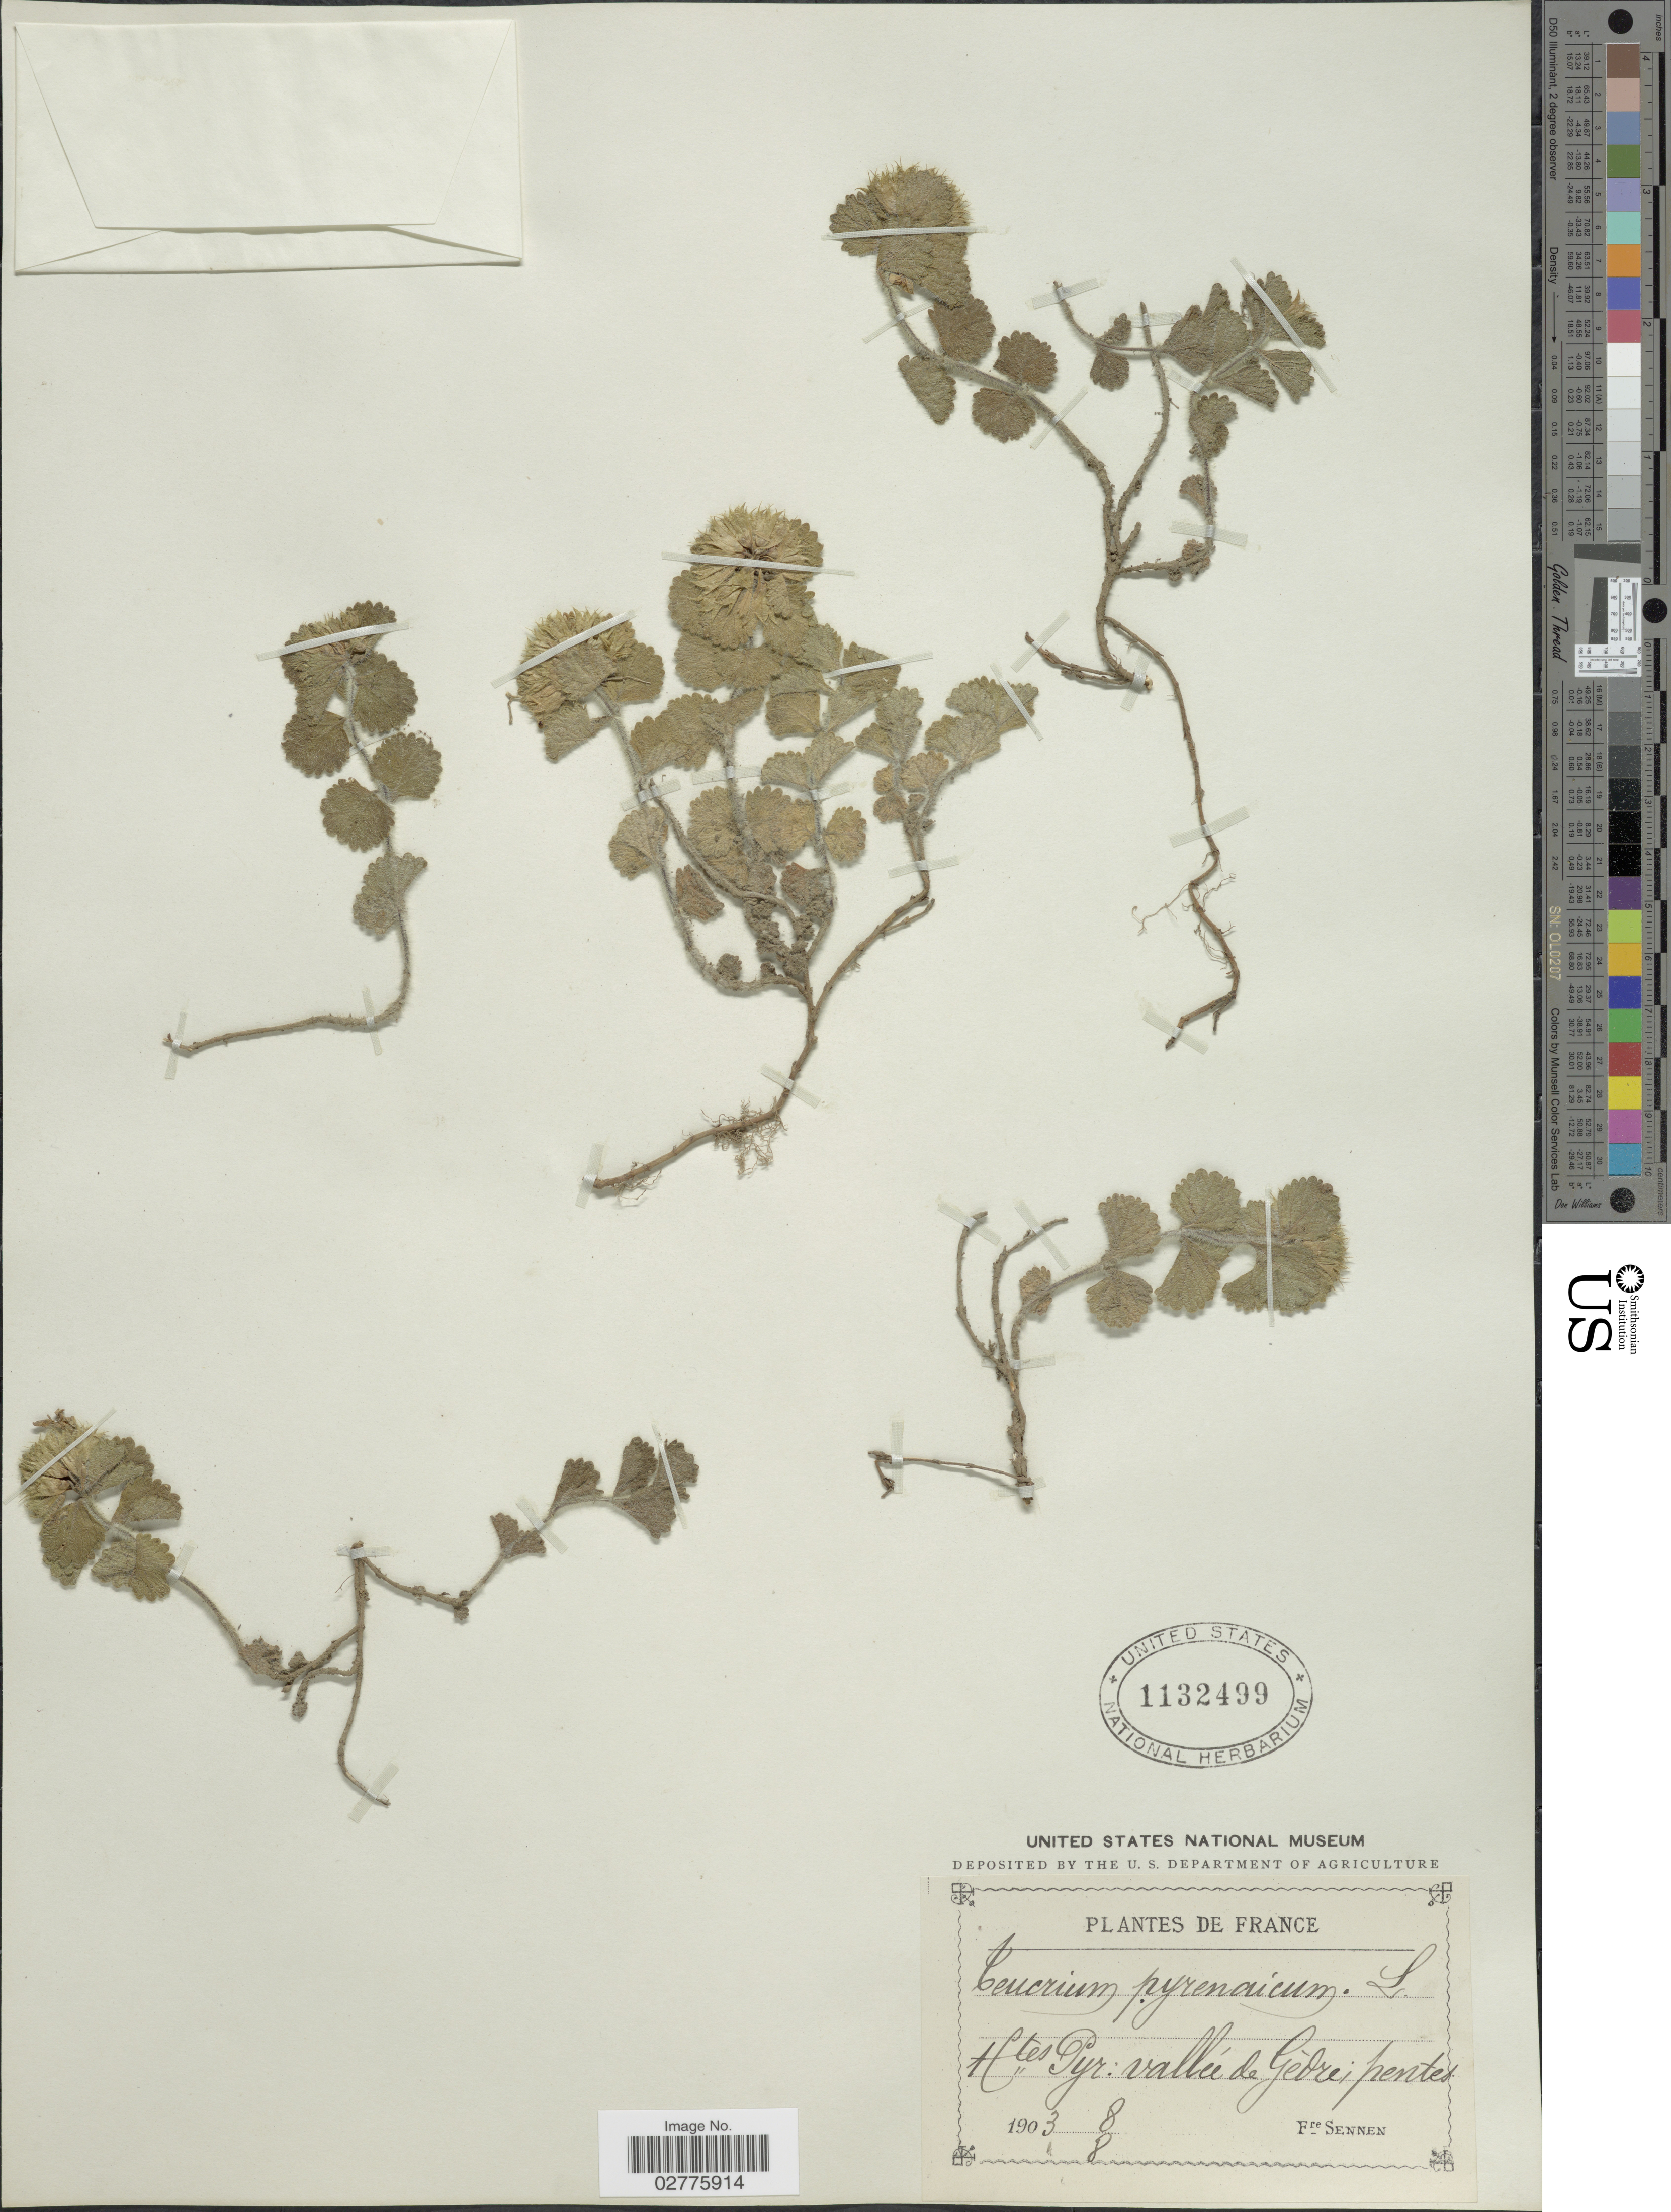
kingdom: Plantae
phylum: Tracheophyta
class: Magnoliopsida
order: Lamiales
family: Lamiaceae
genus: Teucrium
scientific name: Teucrium pyrenaicum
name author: L.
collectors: E. Sennen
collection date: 1903-08-08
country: France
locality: Htes Pyr: vallée de Gèdre; pentes.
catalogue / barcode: US 1132499